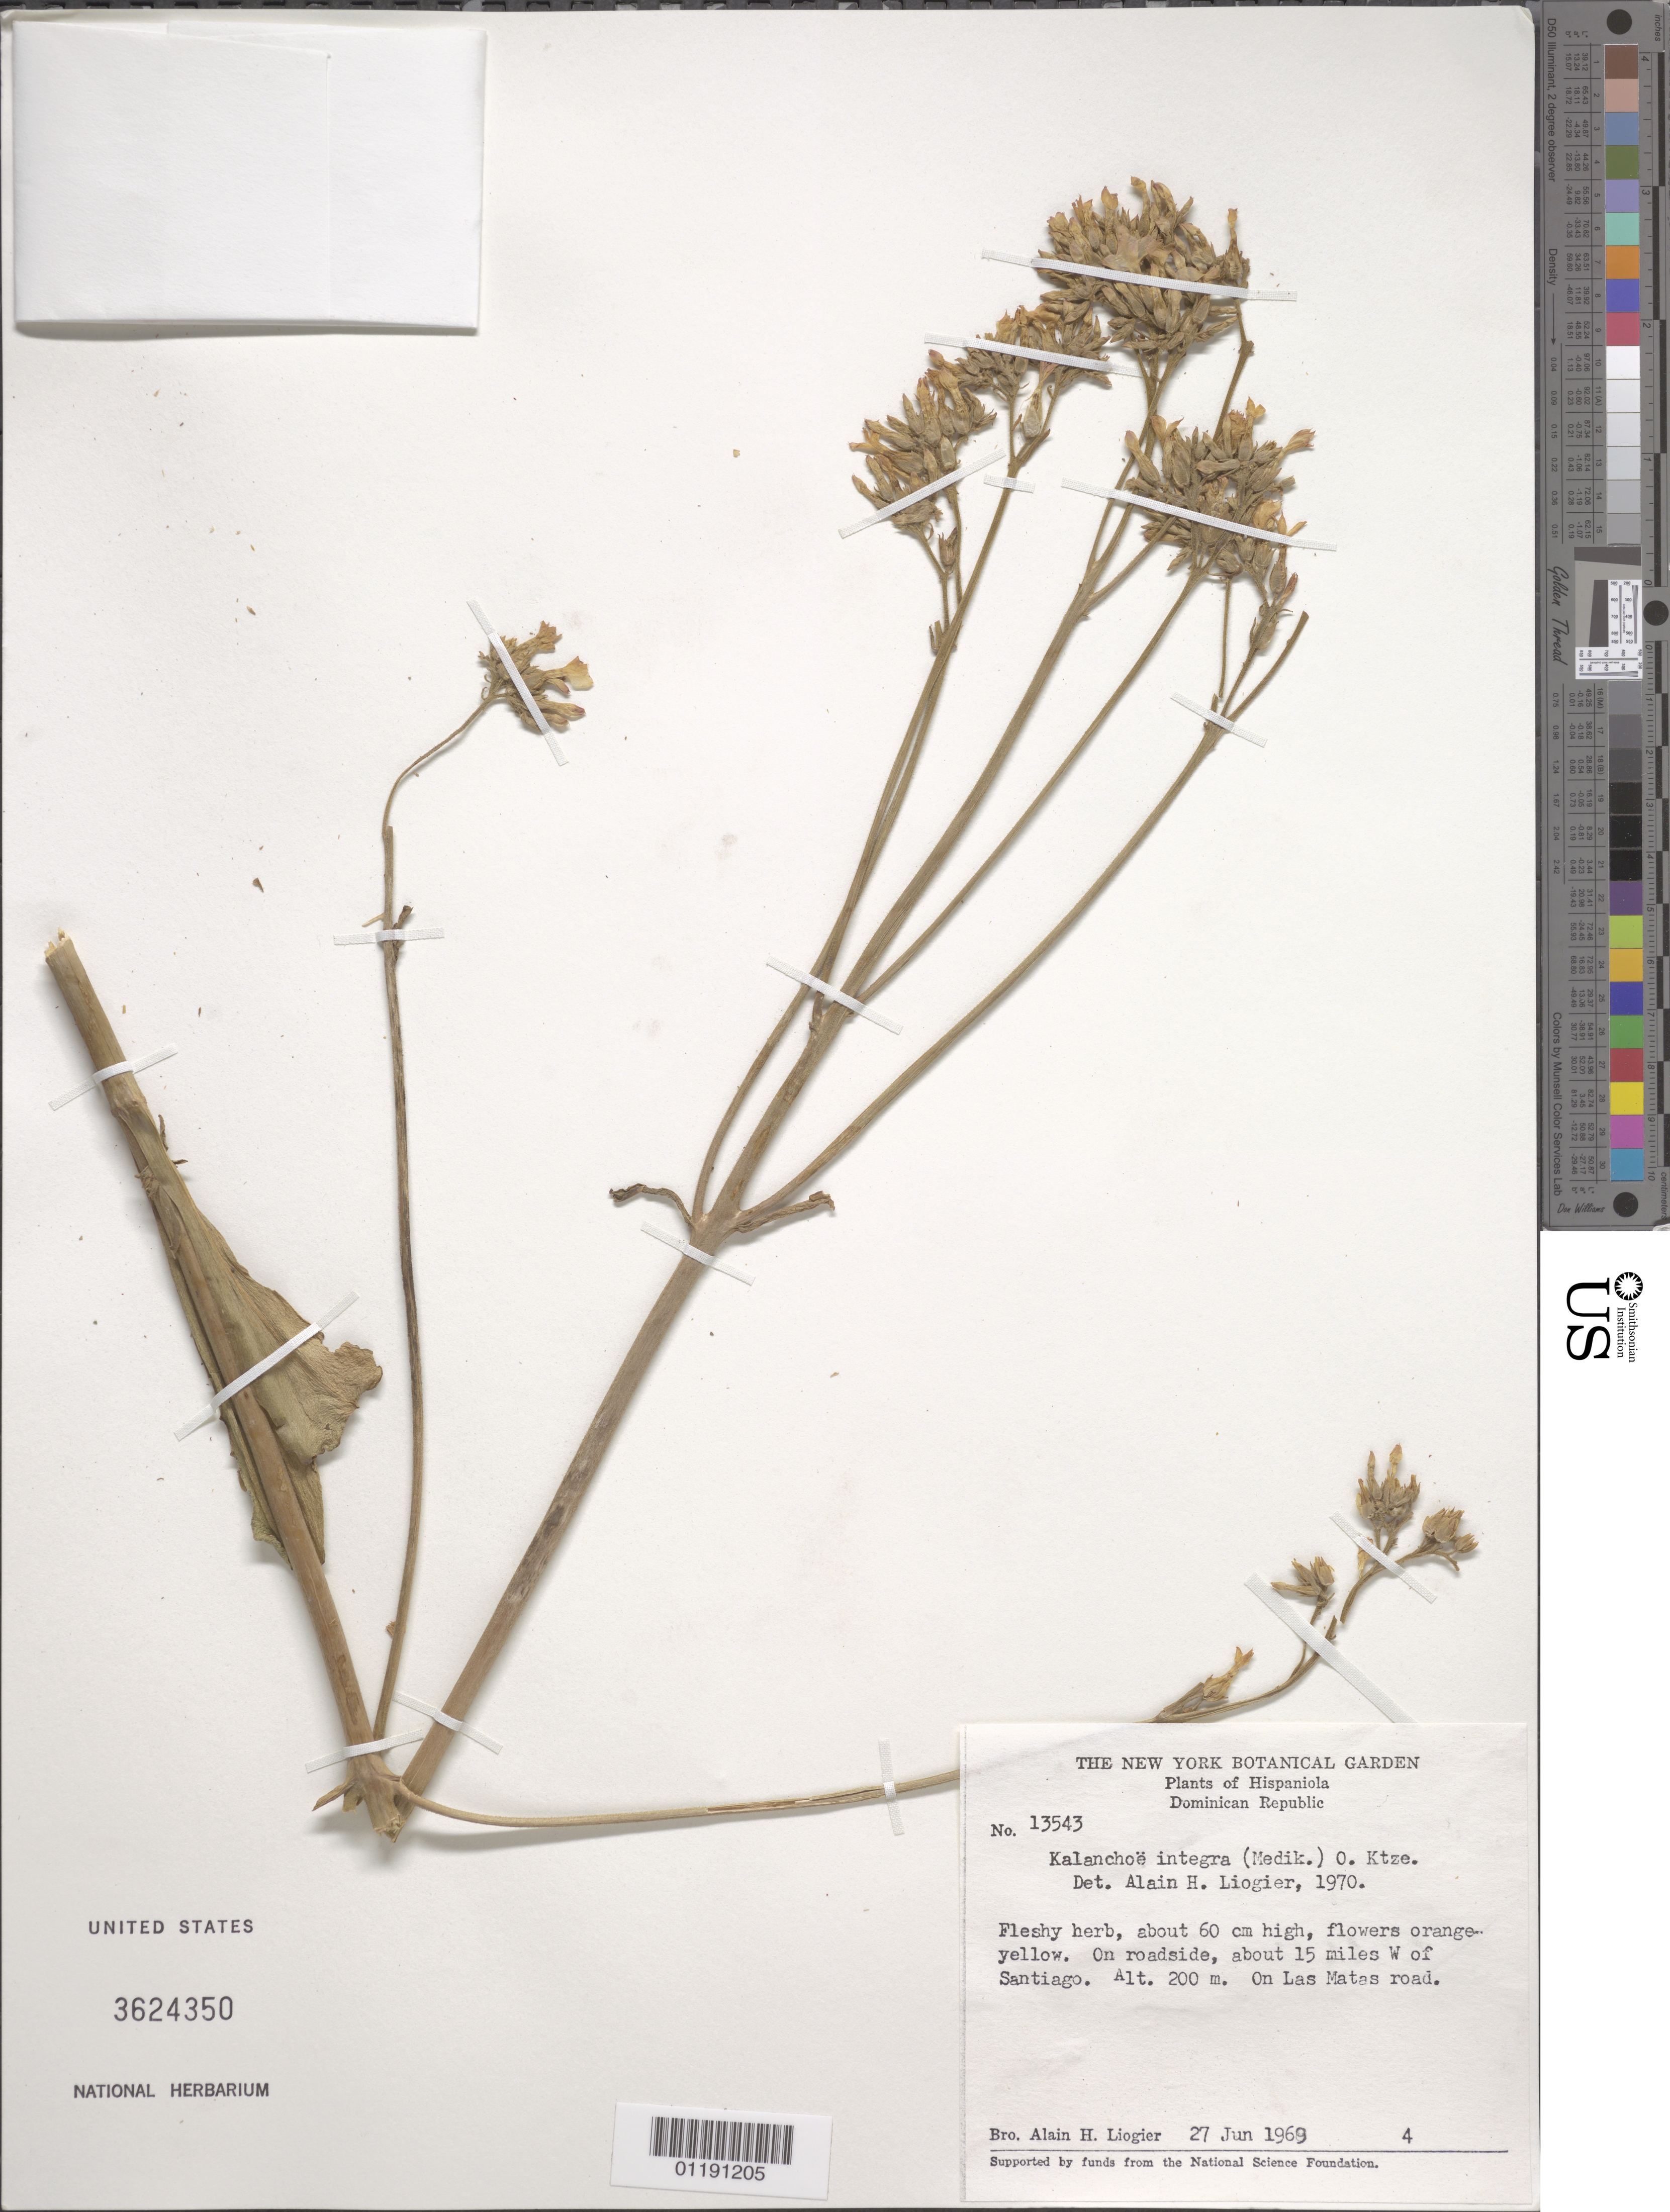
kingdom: Plantae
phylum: Tracheophyta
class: Magnoliopsida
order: Saxifragales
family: Crassulaceae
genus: Kalanchoe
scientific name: Kalanchoe integra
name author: (Medic.) Kuntze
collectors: A. H. Liogier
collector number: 13543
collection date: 1969-06-27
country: Dominican Republic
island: Hispaniola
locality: On roadside, about 15 miles W of Santiago. On Las Matas road.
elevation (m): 200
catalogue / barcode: US 3624350